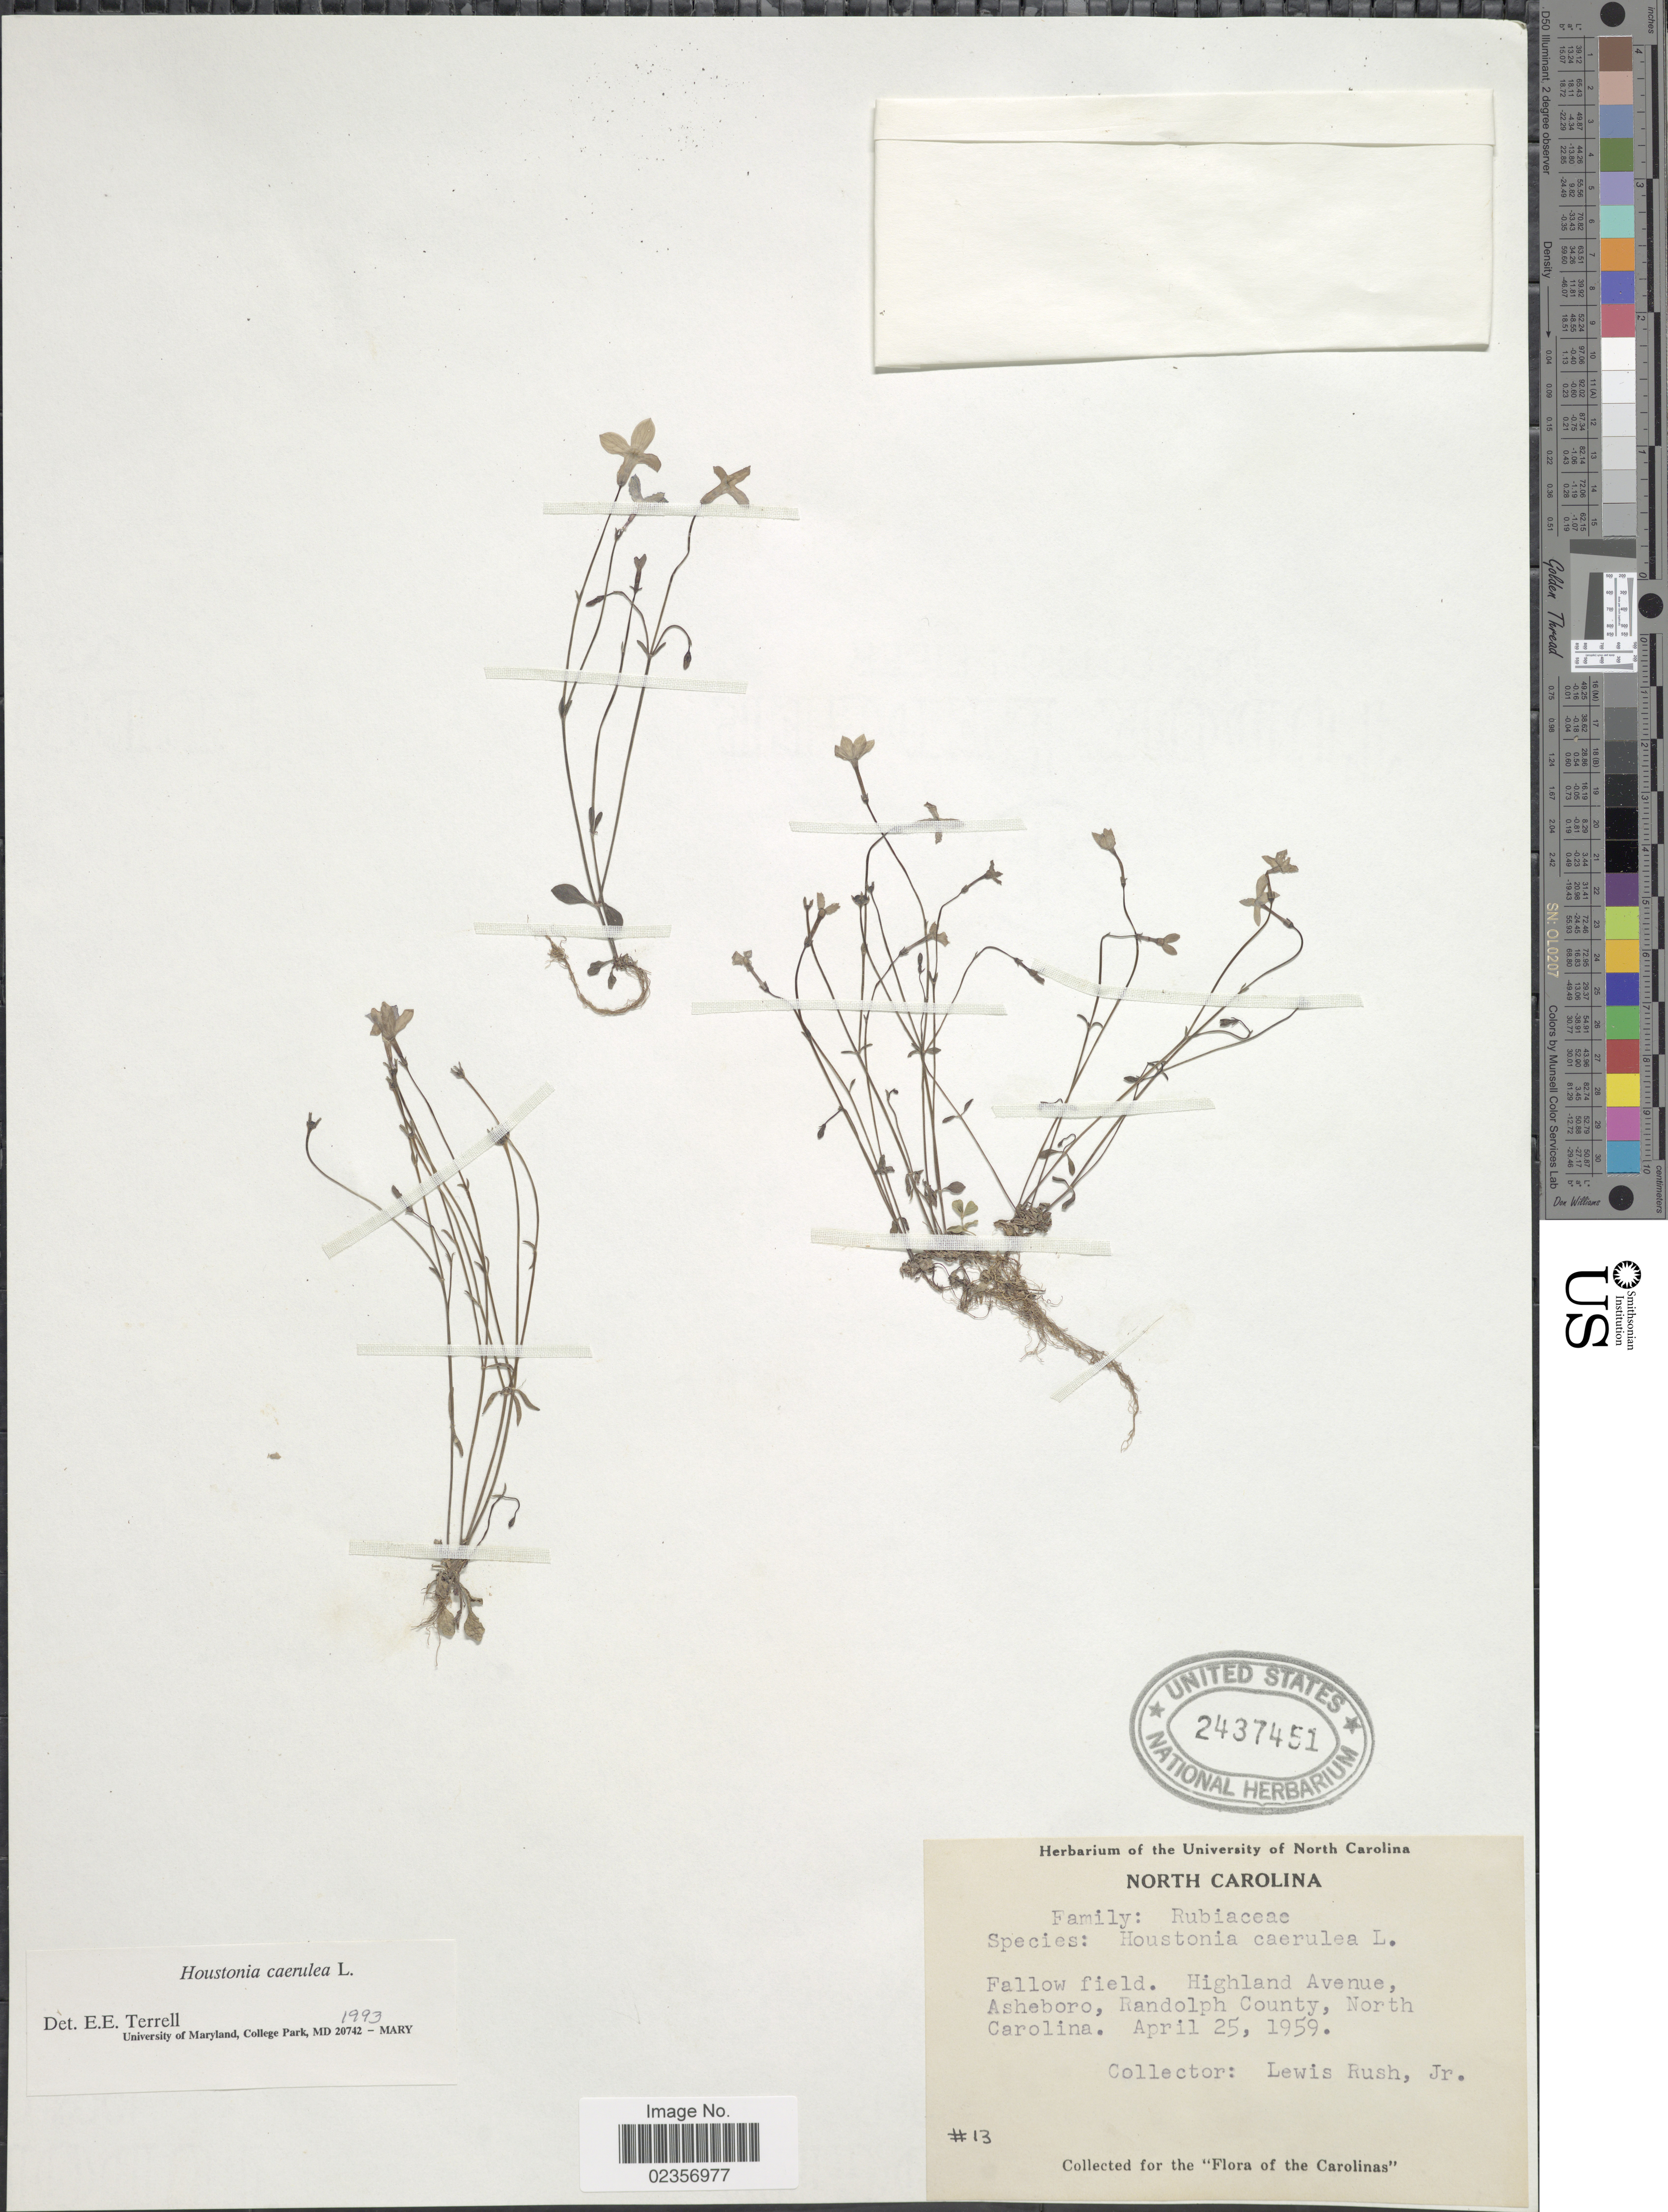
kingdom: Plantae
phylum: Tracheophyta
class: Magnoliopsida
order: Gentianales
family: Rubiaceae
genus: Houstonia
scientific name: Houstonia caerulea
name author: L.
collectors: L. Rush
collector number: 13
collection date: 1959-04-25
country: United States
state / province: North Carolina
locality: Fallow field, Highland Avenue, Asheboro, Randolph County, "The Carolinas".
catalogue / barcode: US 2437451